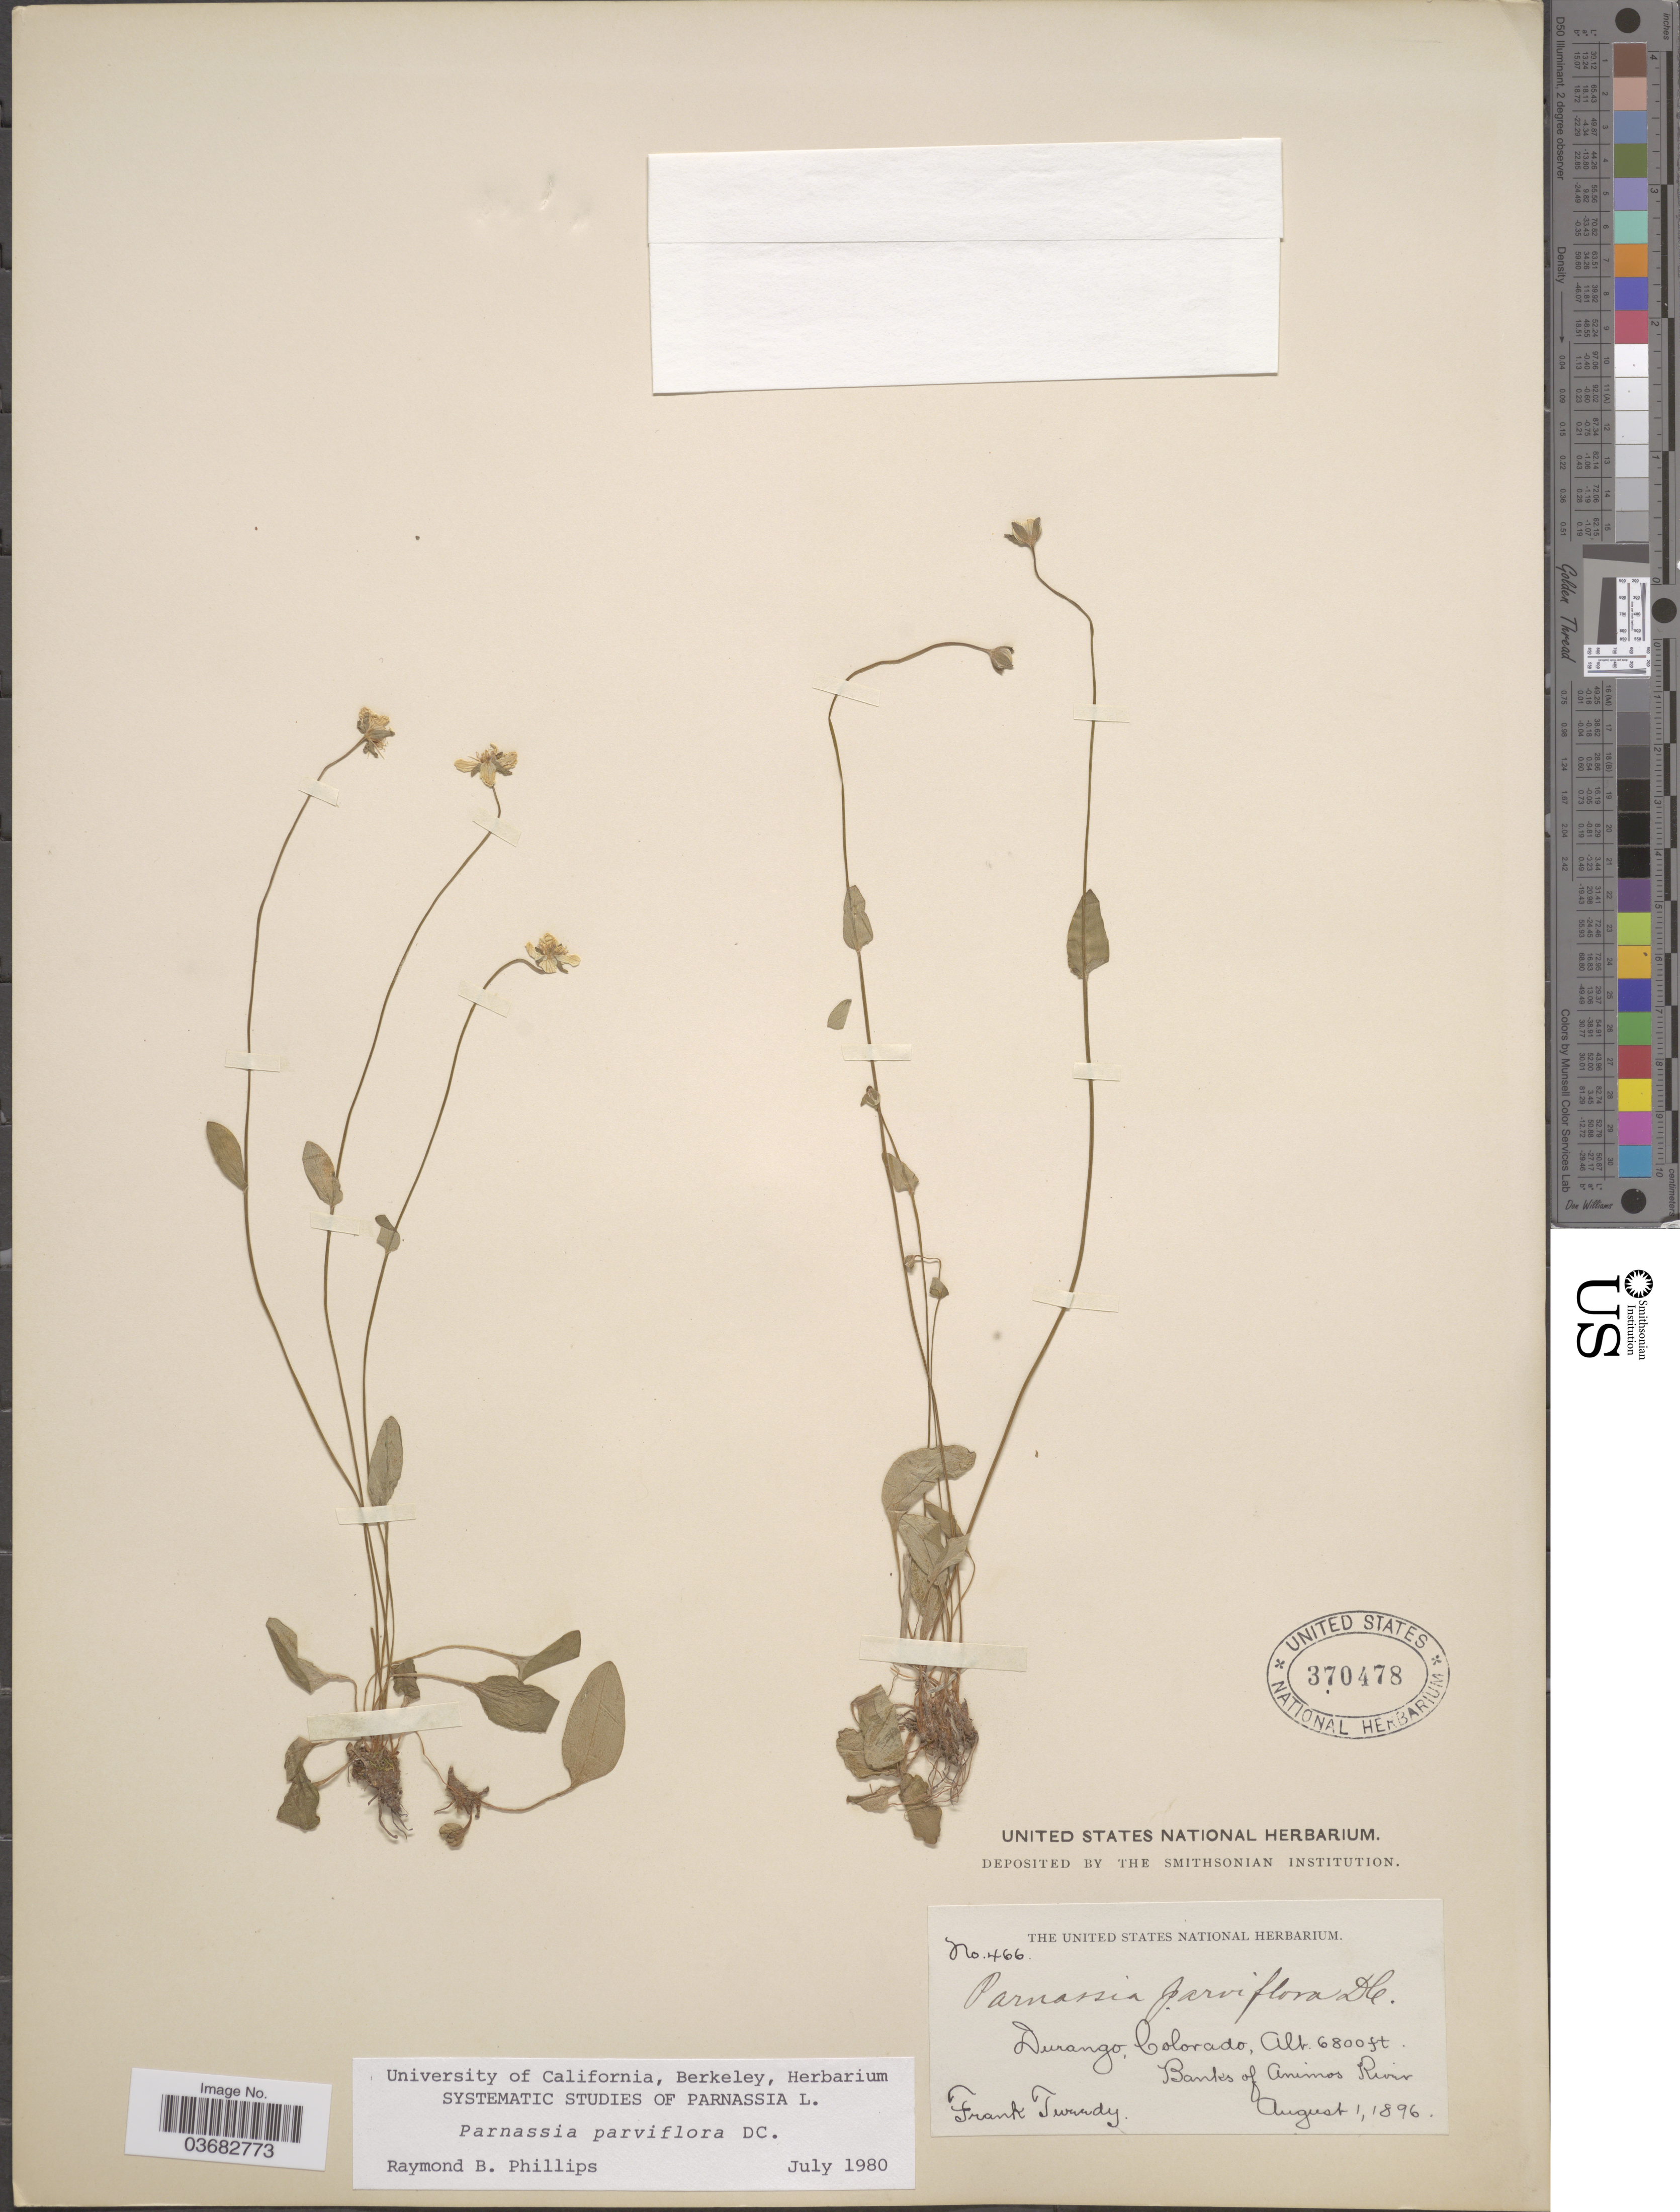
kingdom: Plantae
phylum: Tracheophyta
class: Magnoliopsida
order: Celastrales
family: Parnassiaceae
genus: Parnassia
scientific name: Parnassia parviflora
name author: DC.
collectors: F. Tweedy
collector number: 466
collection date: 1896-08-01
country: United States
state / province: Colorado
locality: Durango, Banks of Animos River.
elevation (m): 2073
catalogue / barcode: US 370478